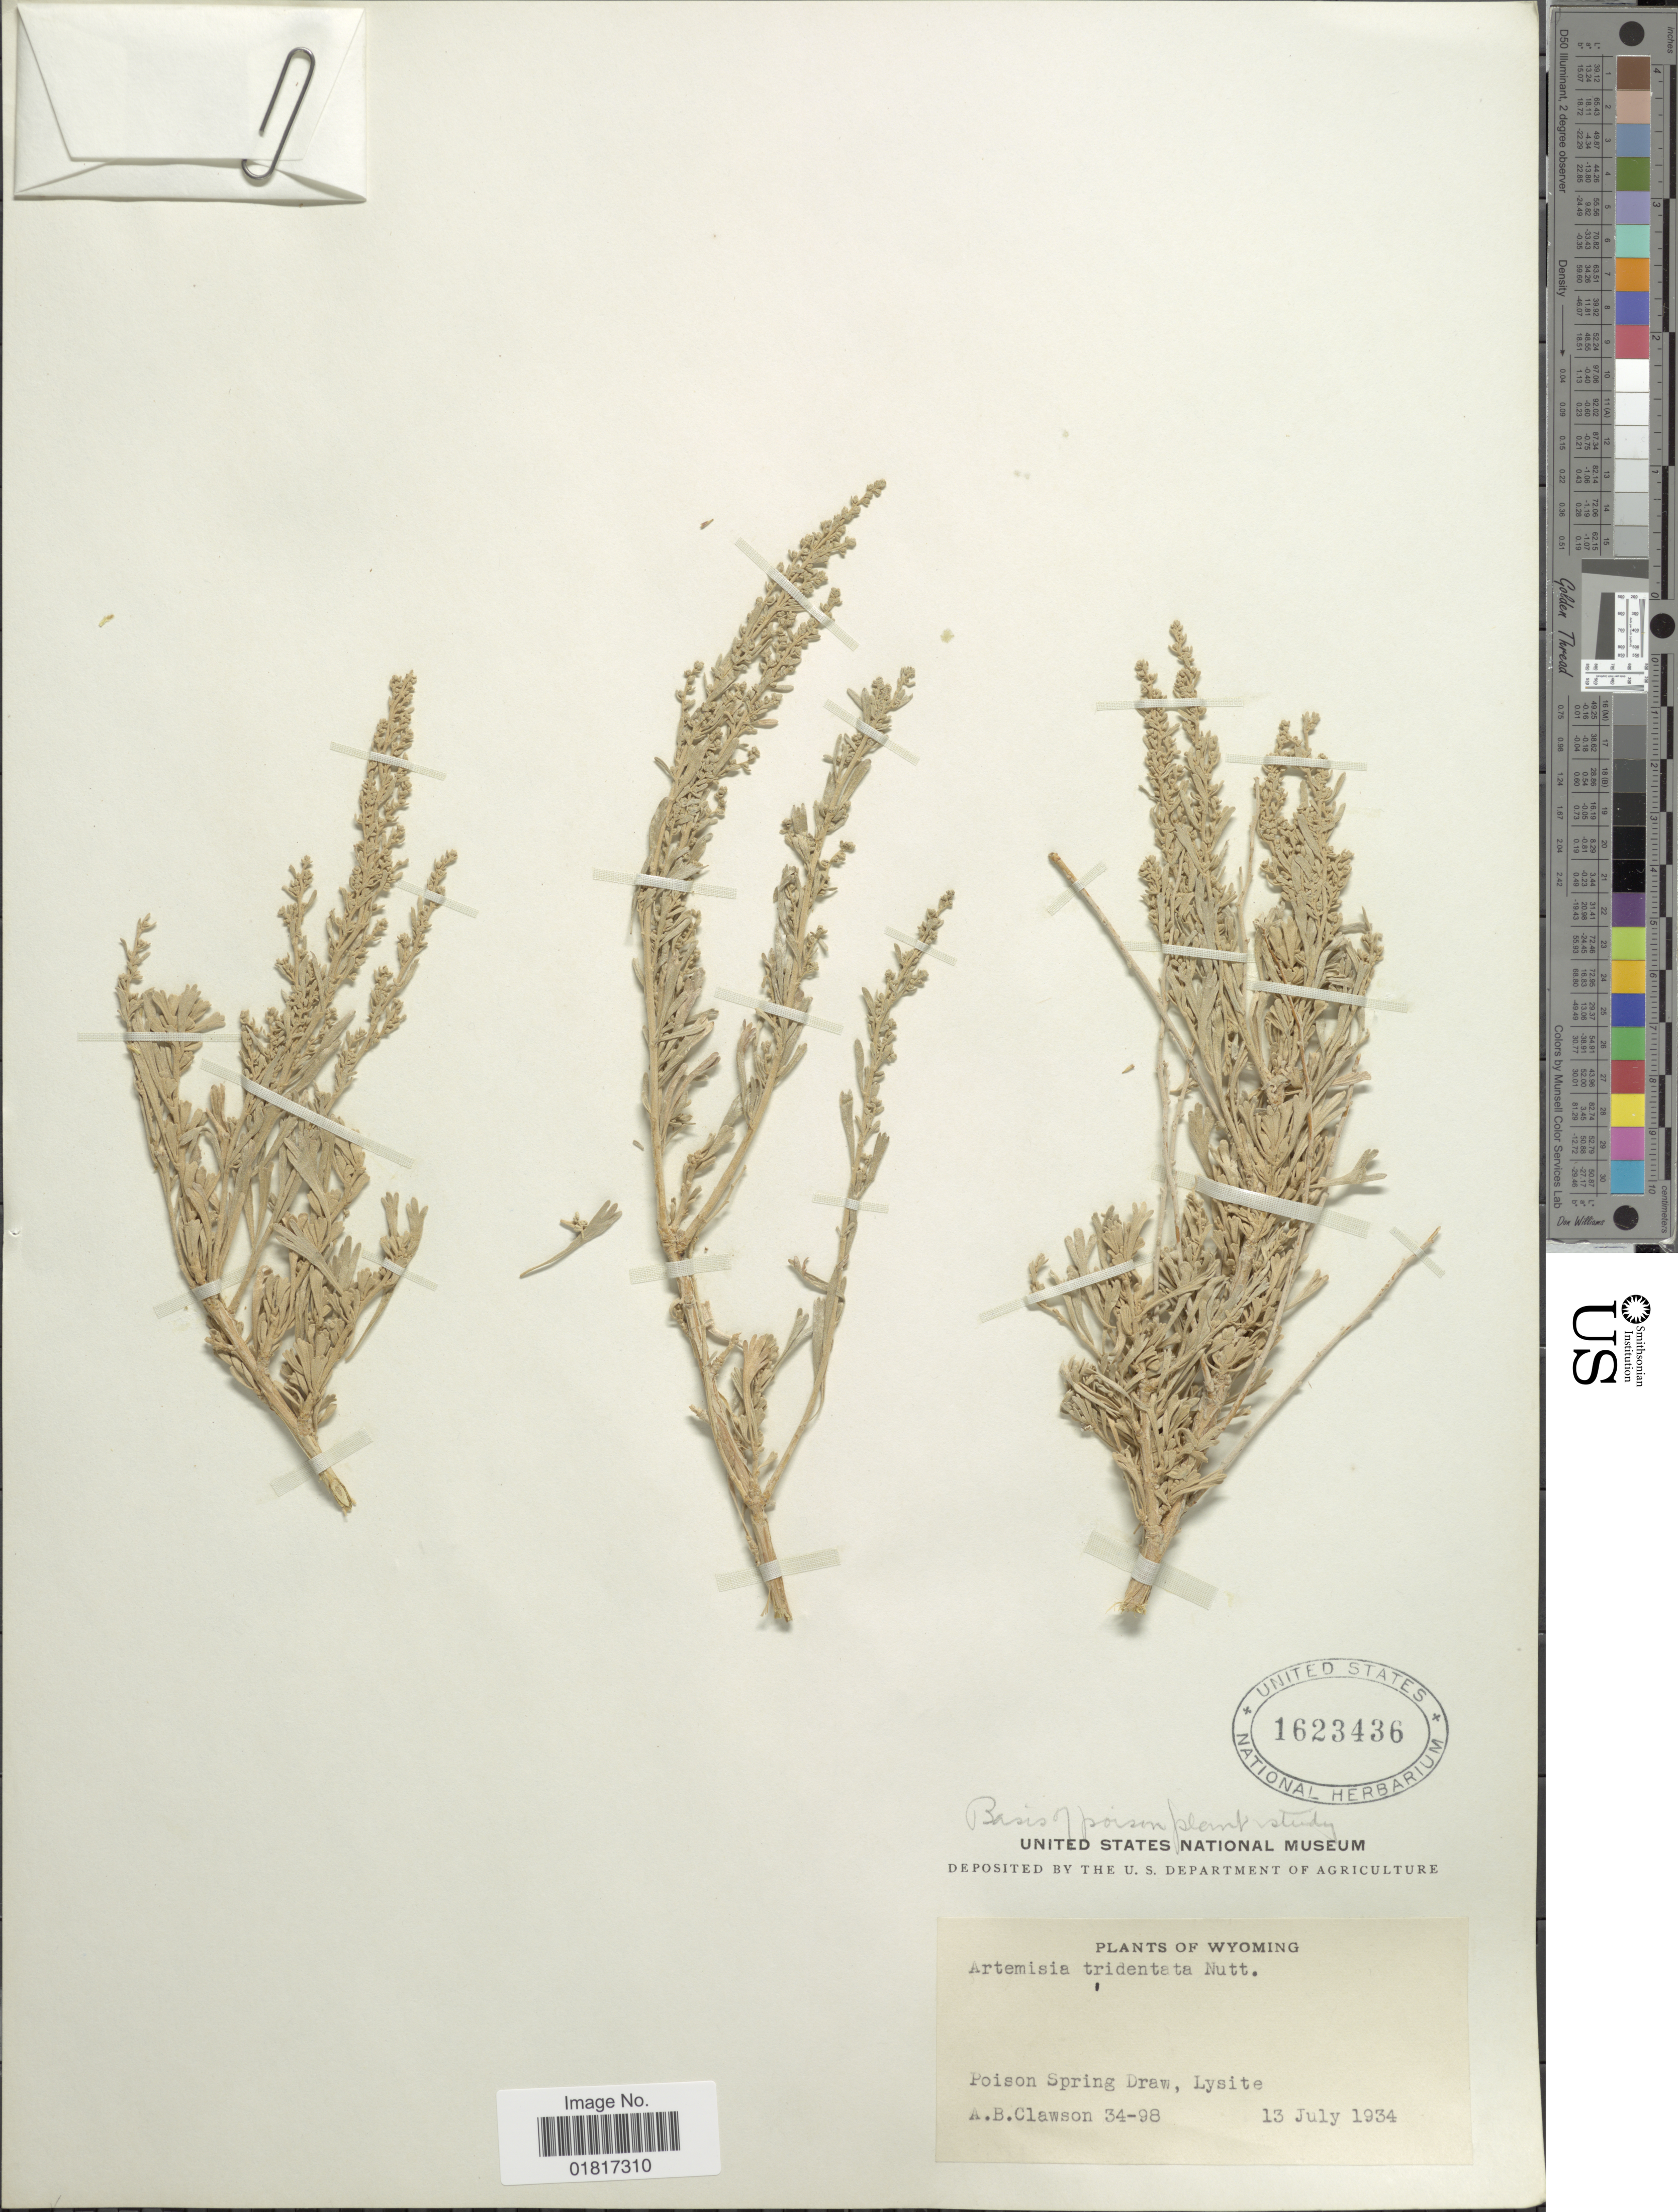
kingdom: Plantae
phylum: Tracheophyta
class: Magnoliopsida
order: Asterales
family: Asteraceae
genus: Artemisia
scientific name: Artemisia tridentata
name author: Nutt.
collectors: A. Clawson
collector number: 34-98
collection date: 1934-07-13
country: United States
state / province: Wyoming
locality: Poison Spring Draw, Lysite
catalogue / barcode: US 1623436